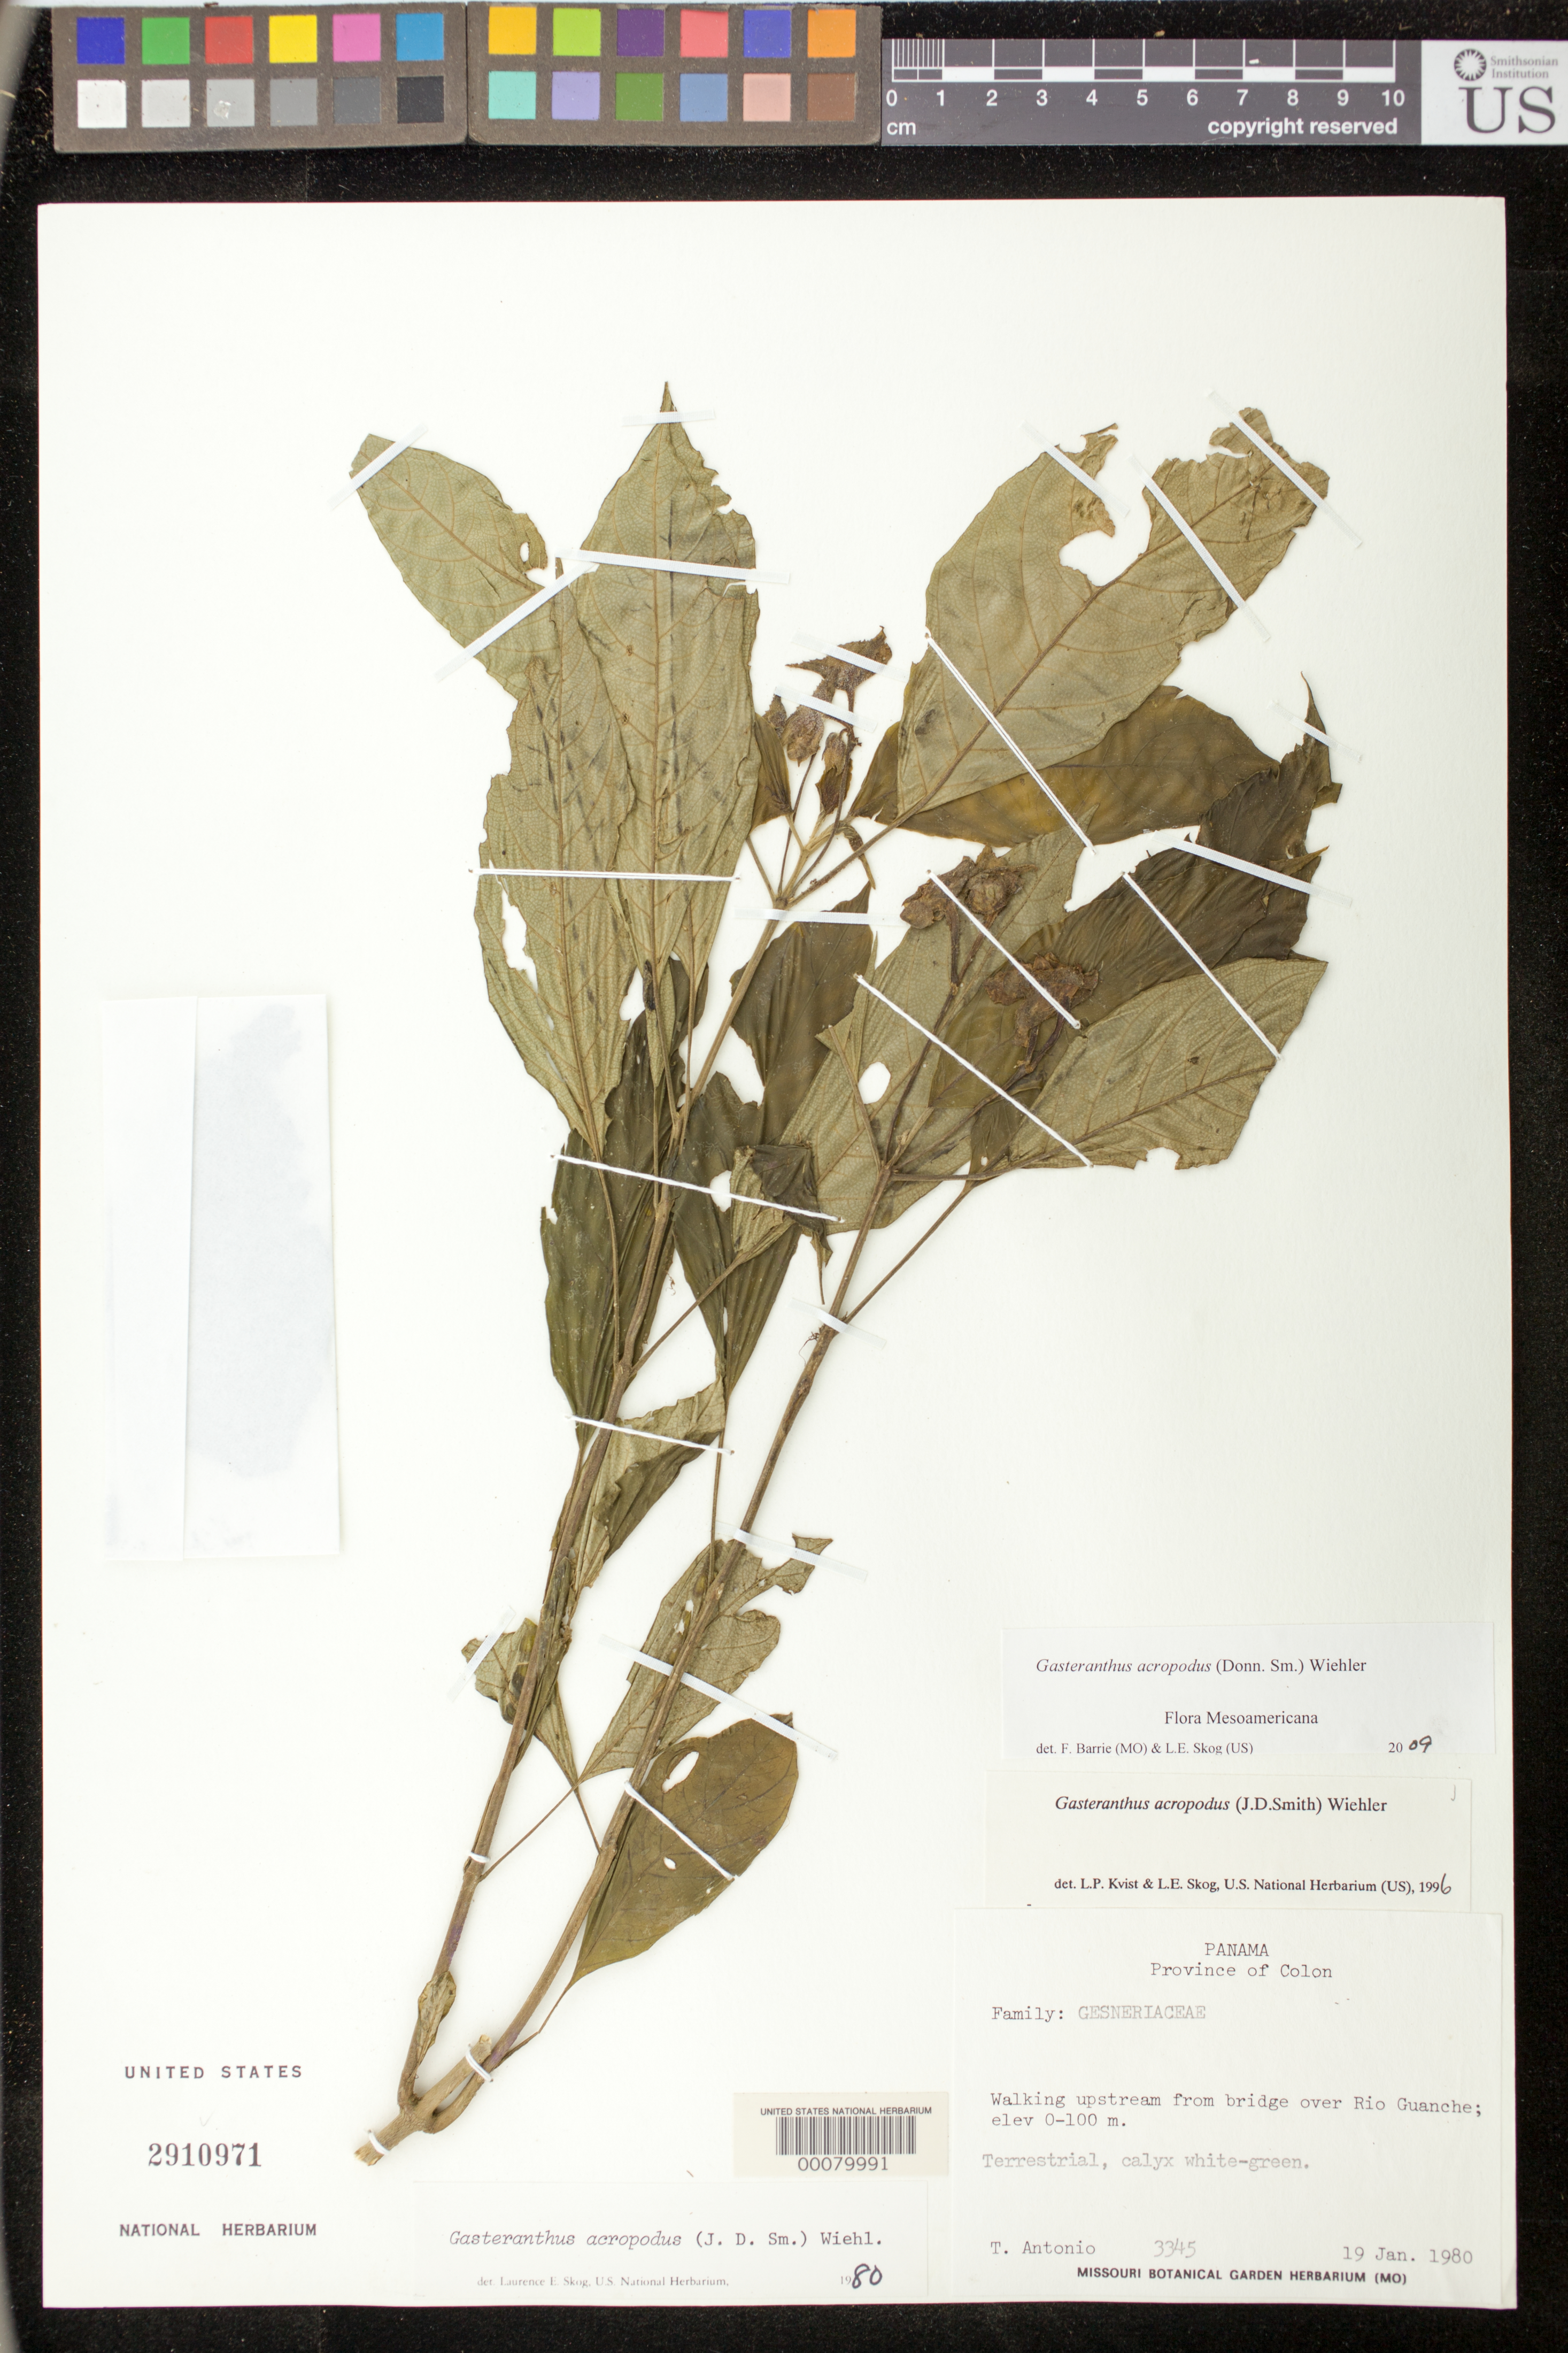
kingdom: Plantae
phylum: Tracheophyta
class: Magnoliopsida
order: Lamiales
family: Gesneriaceae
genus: Gasteranthus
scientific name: Gasteranthus acropodus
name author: (Donn. Sm.) Wiehler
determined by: Skog, Laurence E.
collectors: T. Antonio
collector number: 3345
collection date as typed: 19 Jan 1980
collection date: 1980-01-19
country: Panama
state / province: Colón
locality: Walking upstream from bridge over Rio Guanche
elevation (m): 0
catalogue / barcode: US 2910971